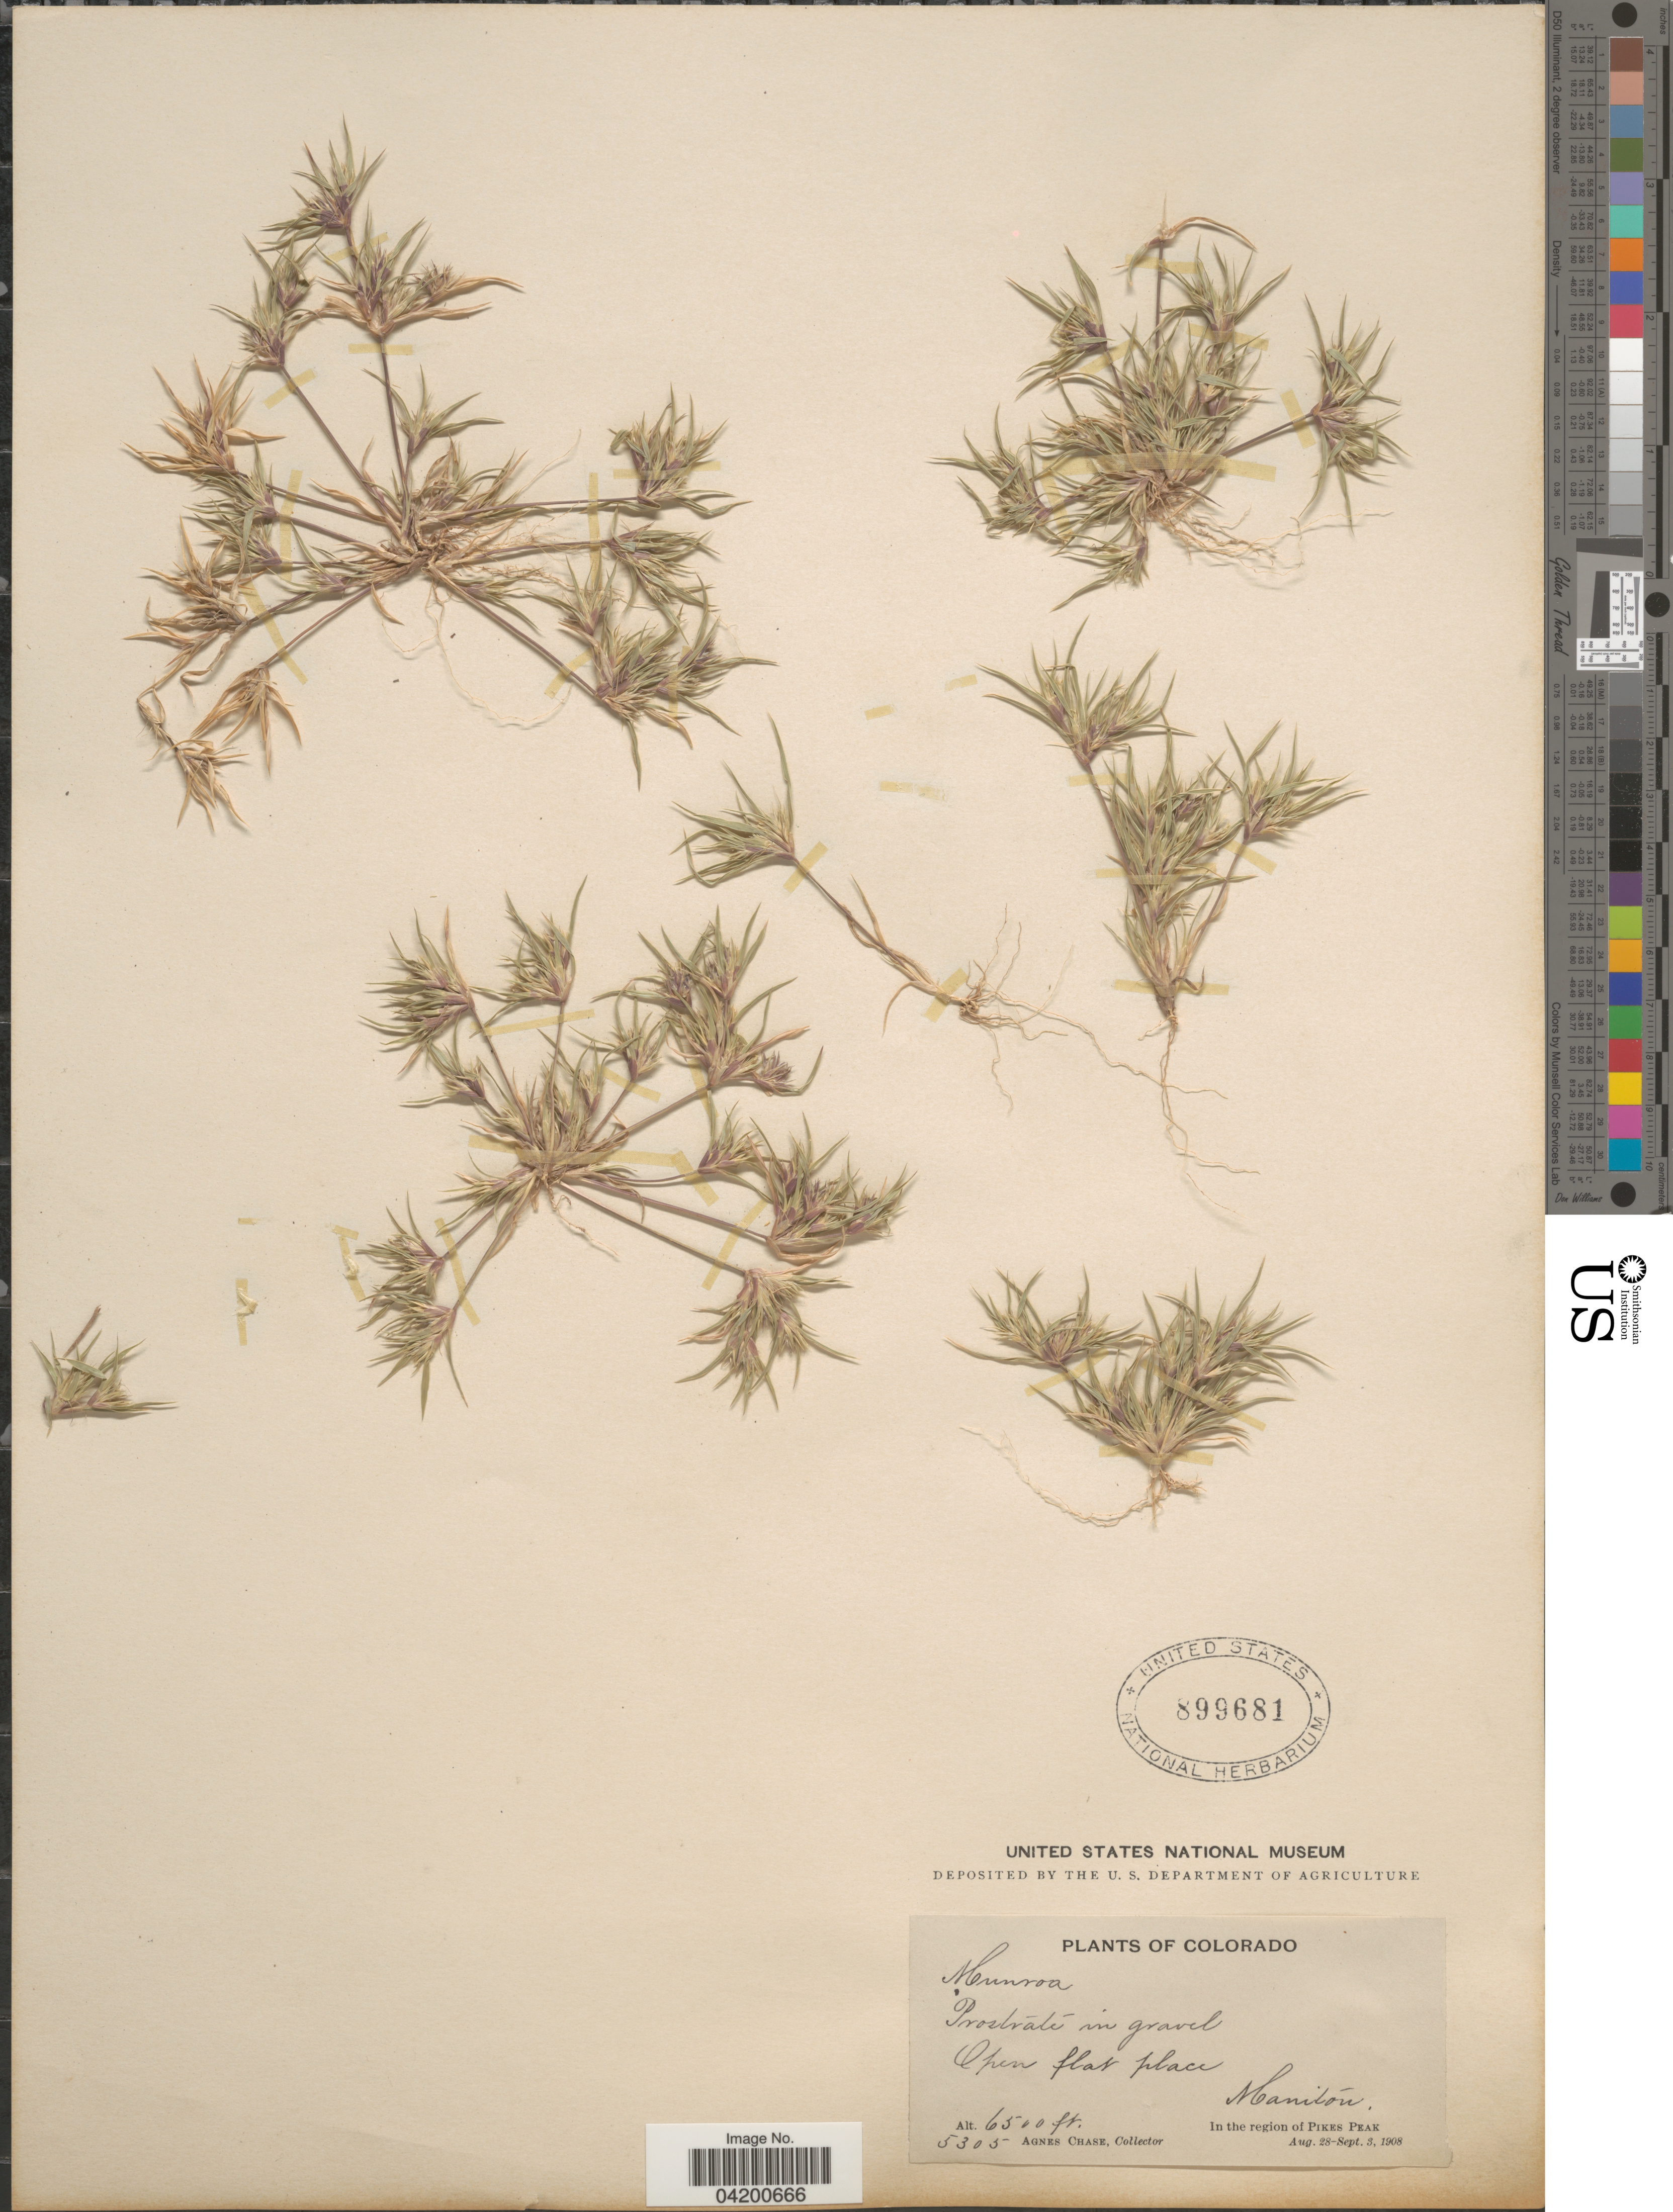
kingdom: Plantae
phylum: Tracheophyta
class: Liliopsida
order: Poales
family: Poaceae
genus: Munroa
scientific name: Munroa squarrosa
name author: (Nutt.) Torr.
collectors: A. Chase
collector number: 5305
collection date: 1908-08-28/1908-09-03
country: United States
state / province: Colorado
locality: Manitou. In the region of Pikes Peak.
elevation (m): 1981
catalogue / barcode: US 899681